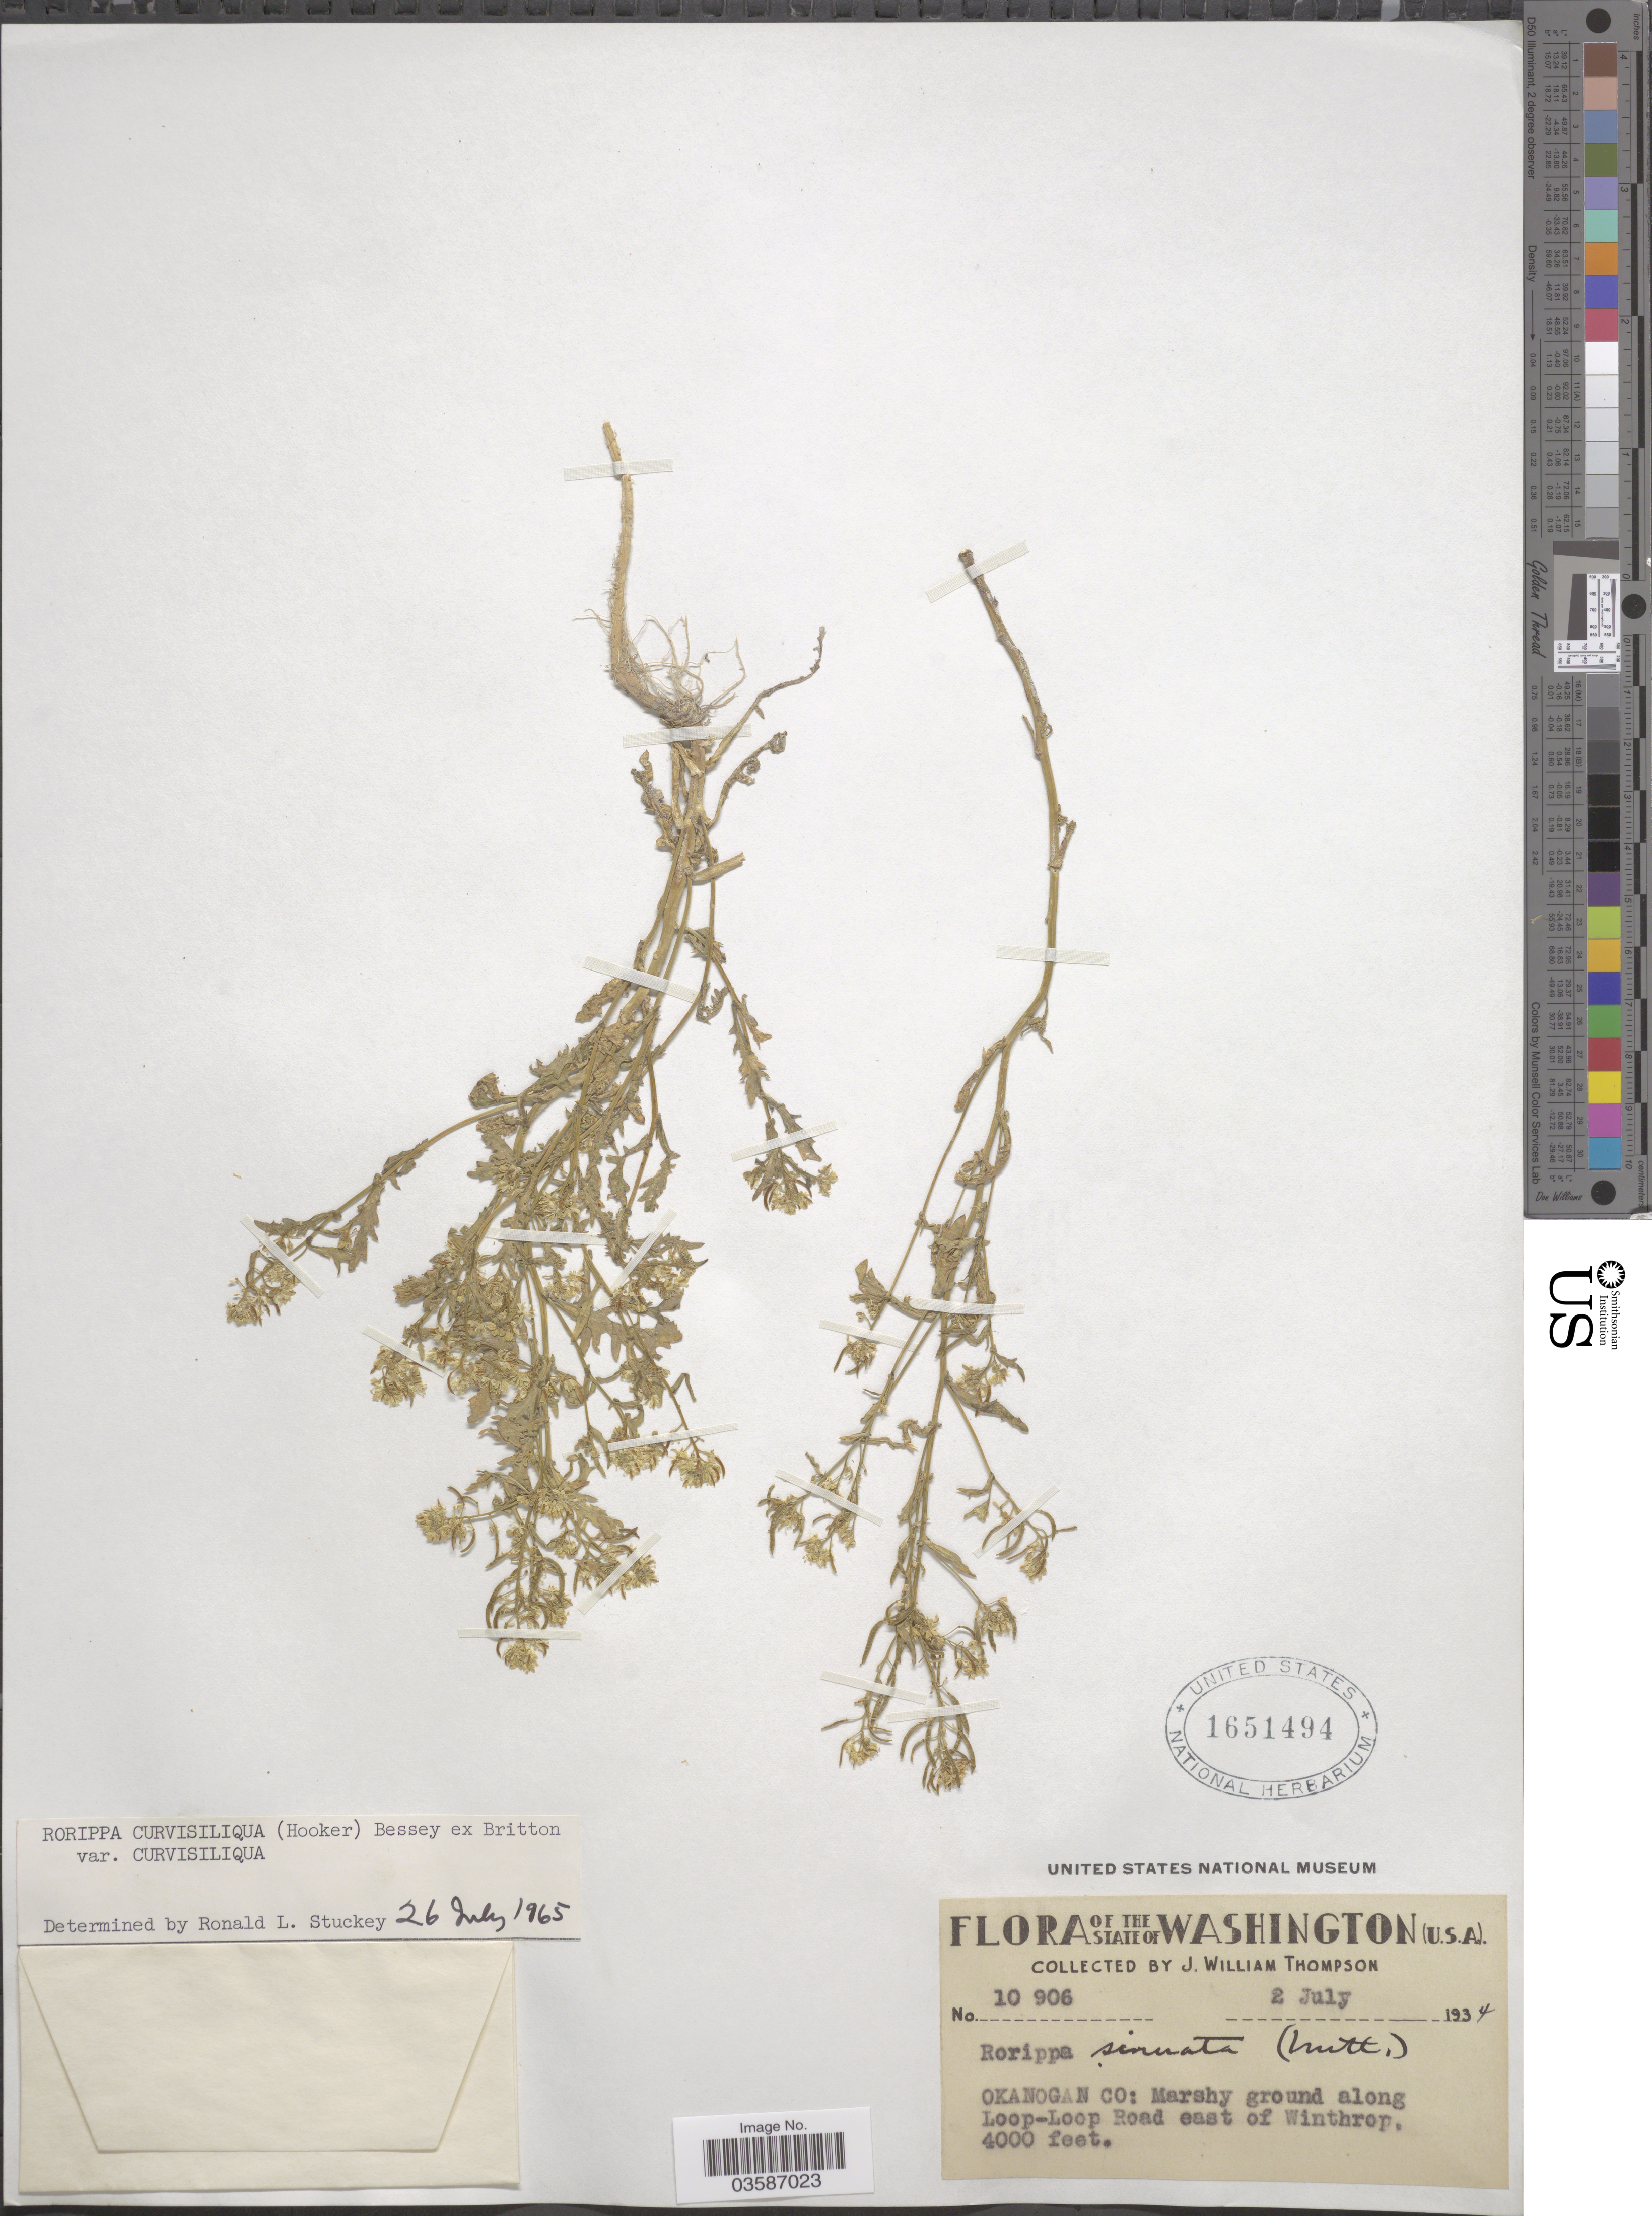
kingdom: Plantae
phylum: Tracheophyta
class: Magnoliopsida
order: Brassicales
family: Brassicaceae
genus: Rorippa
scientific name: Rorippa curvisiliqua var. curvisiliqua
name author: (Hook.) Bessey ex Britton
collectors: J. W. Thompson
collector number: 10906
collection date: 1934-07-02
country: United States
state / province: Washington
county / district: Okanogan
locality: Okanogan Co: Marshy ground along Loop-Loop Road east of Winthrop.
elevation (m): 1219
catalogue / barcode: US 1651494